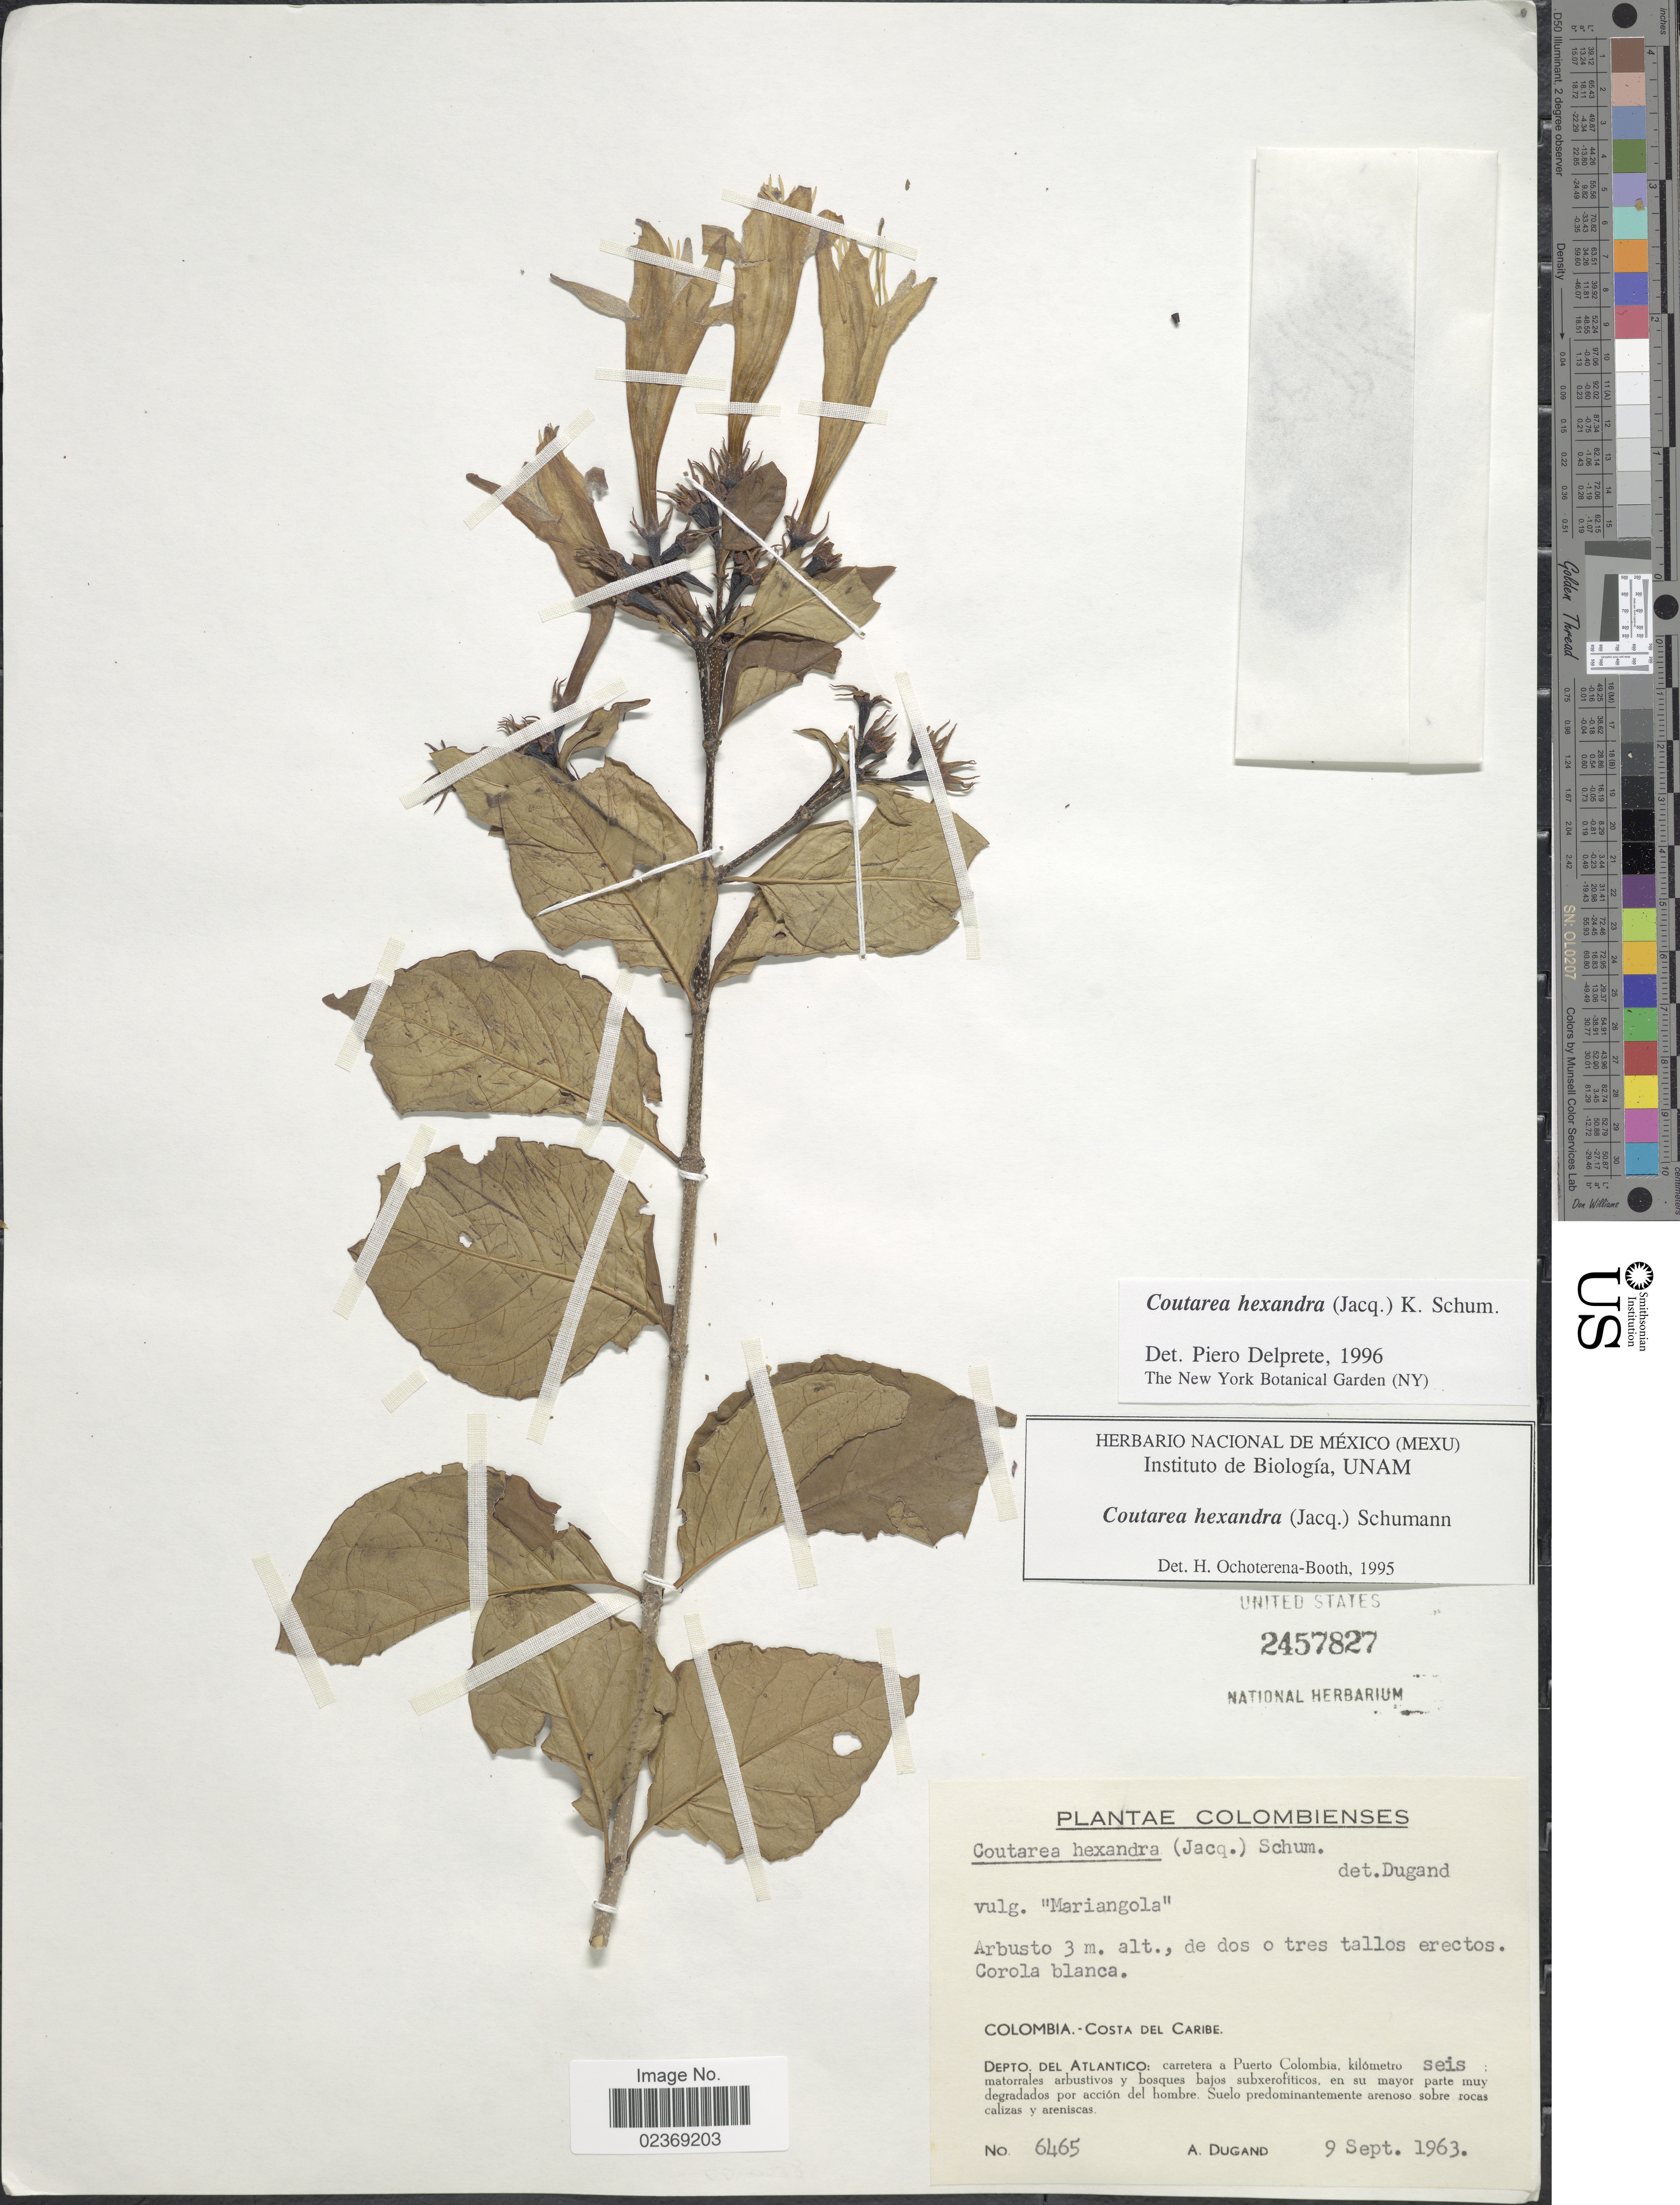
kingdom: Plantae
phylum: Tracheophyta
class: Magnoliopsida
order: Gentianales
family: Rubiaceae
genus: Coutarea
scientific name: Coutarea hexandra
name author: (Jacq.) K. Schum.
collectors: A. Dugand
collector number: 6465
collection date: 1963-09-09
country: Colombia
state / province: Atlántico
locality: Costa del Caribe. Depto. del Atlantico: carretera a Puerto Colombia, kilometro seis: matorrales arbustivos y bosques bajos subxerofiticos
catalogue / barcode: US 2457827